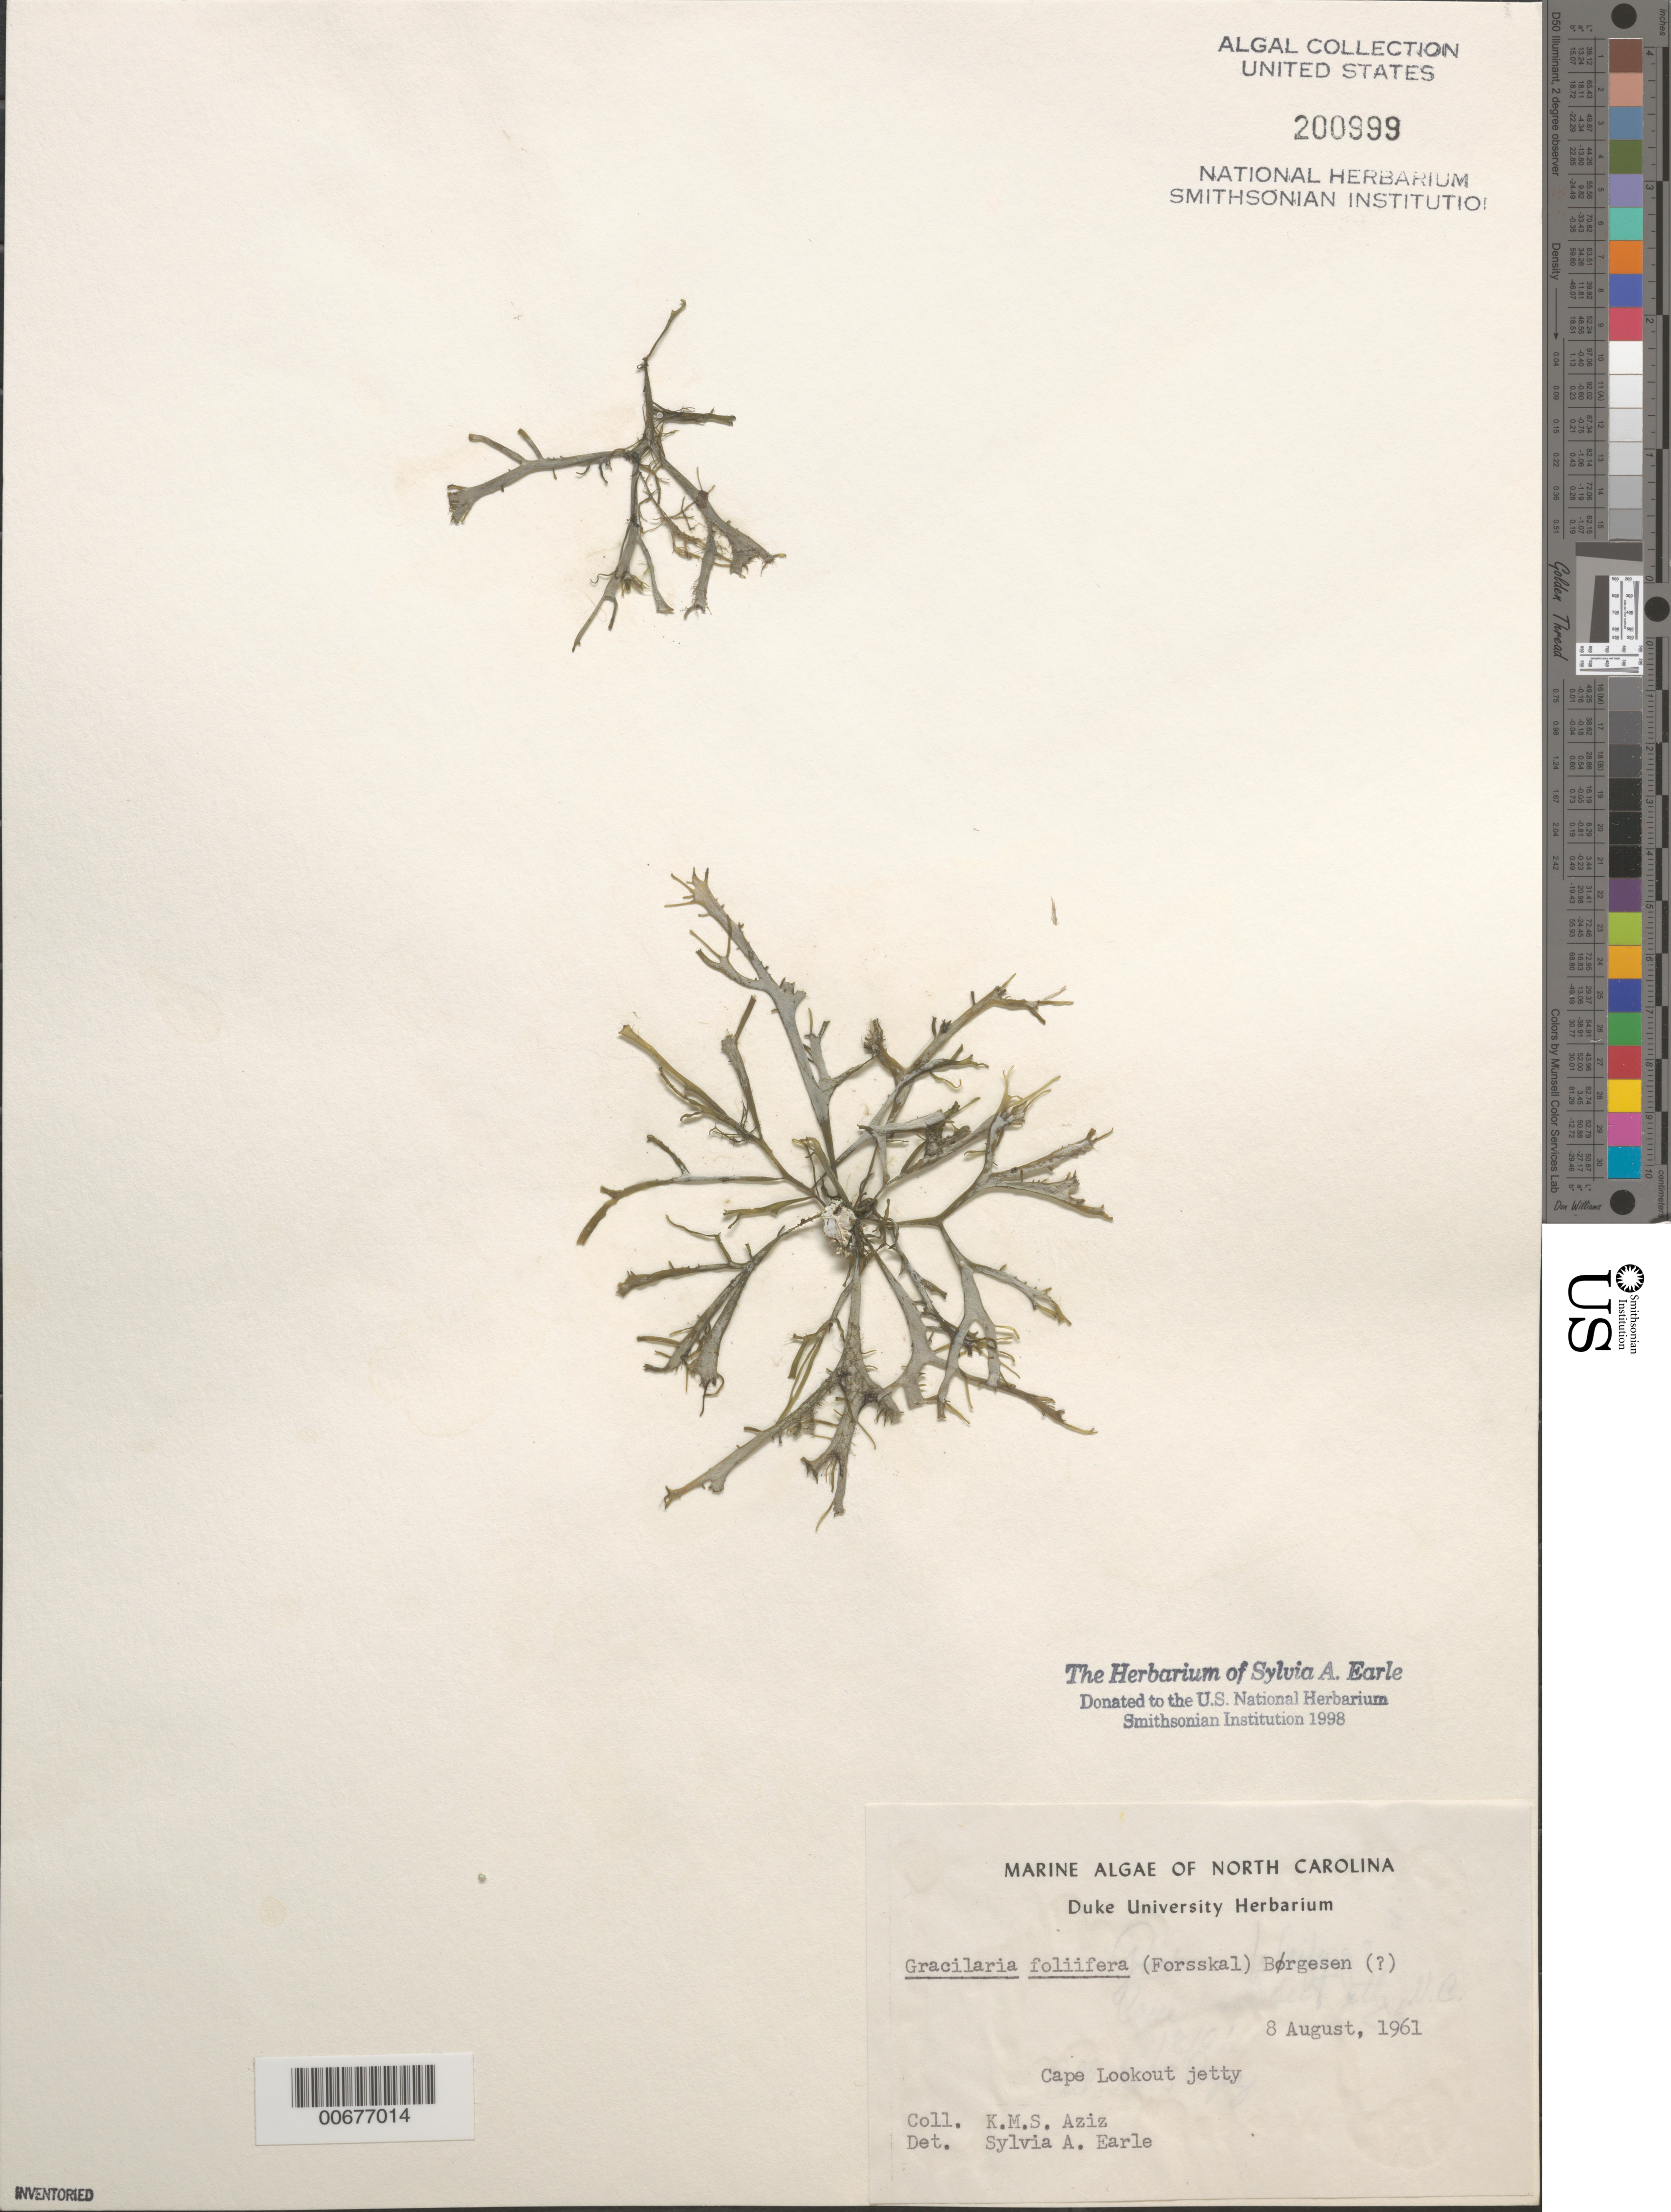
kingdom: Plantae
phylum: Rhodophyta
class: Florideophyceae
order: Gracilariales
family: Gracilariaceae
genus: Gracilaria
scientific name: Gracilaria foliifera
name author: (Forssk.) Børgesen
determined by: Earle, S. A.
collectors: K. M. Aziz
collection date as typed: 08 Aug 1961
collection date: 1961-08-08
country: United States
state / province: North Carolina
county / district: Carteret County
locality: Cape Lookout jetty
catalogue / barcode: US 200999